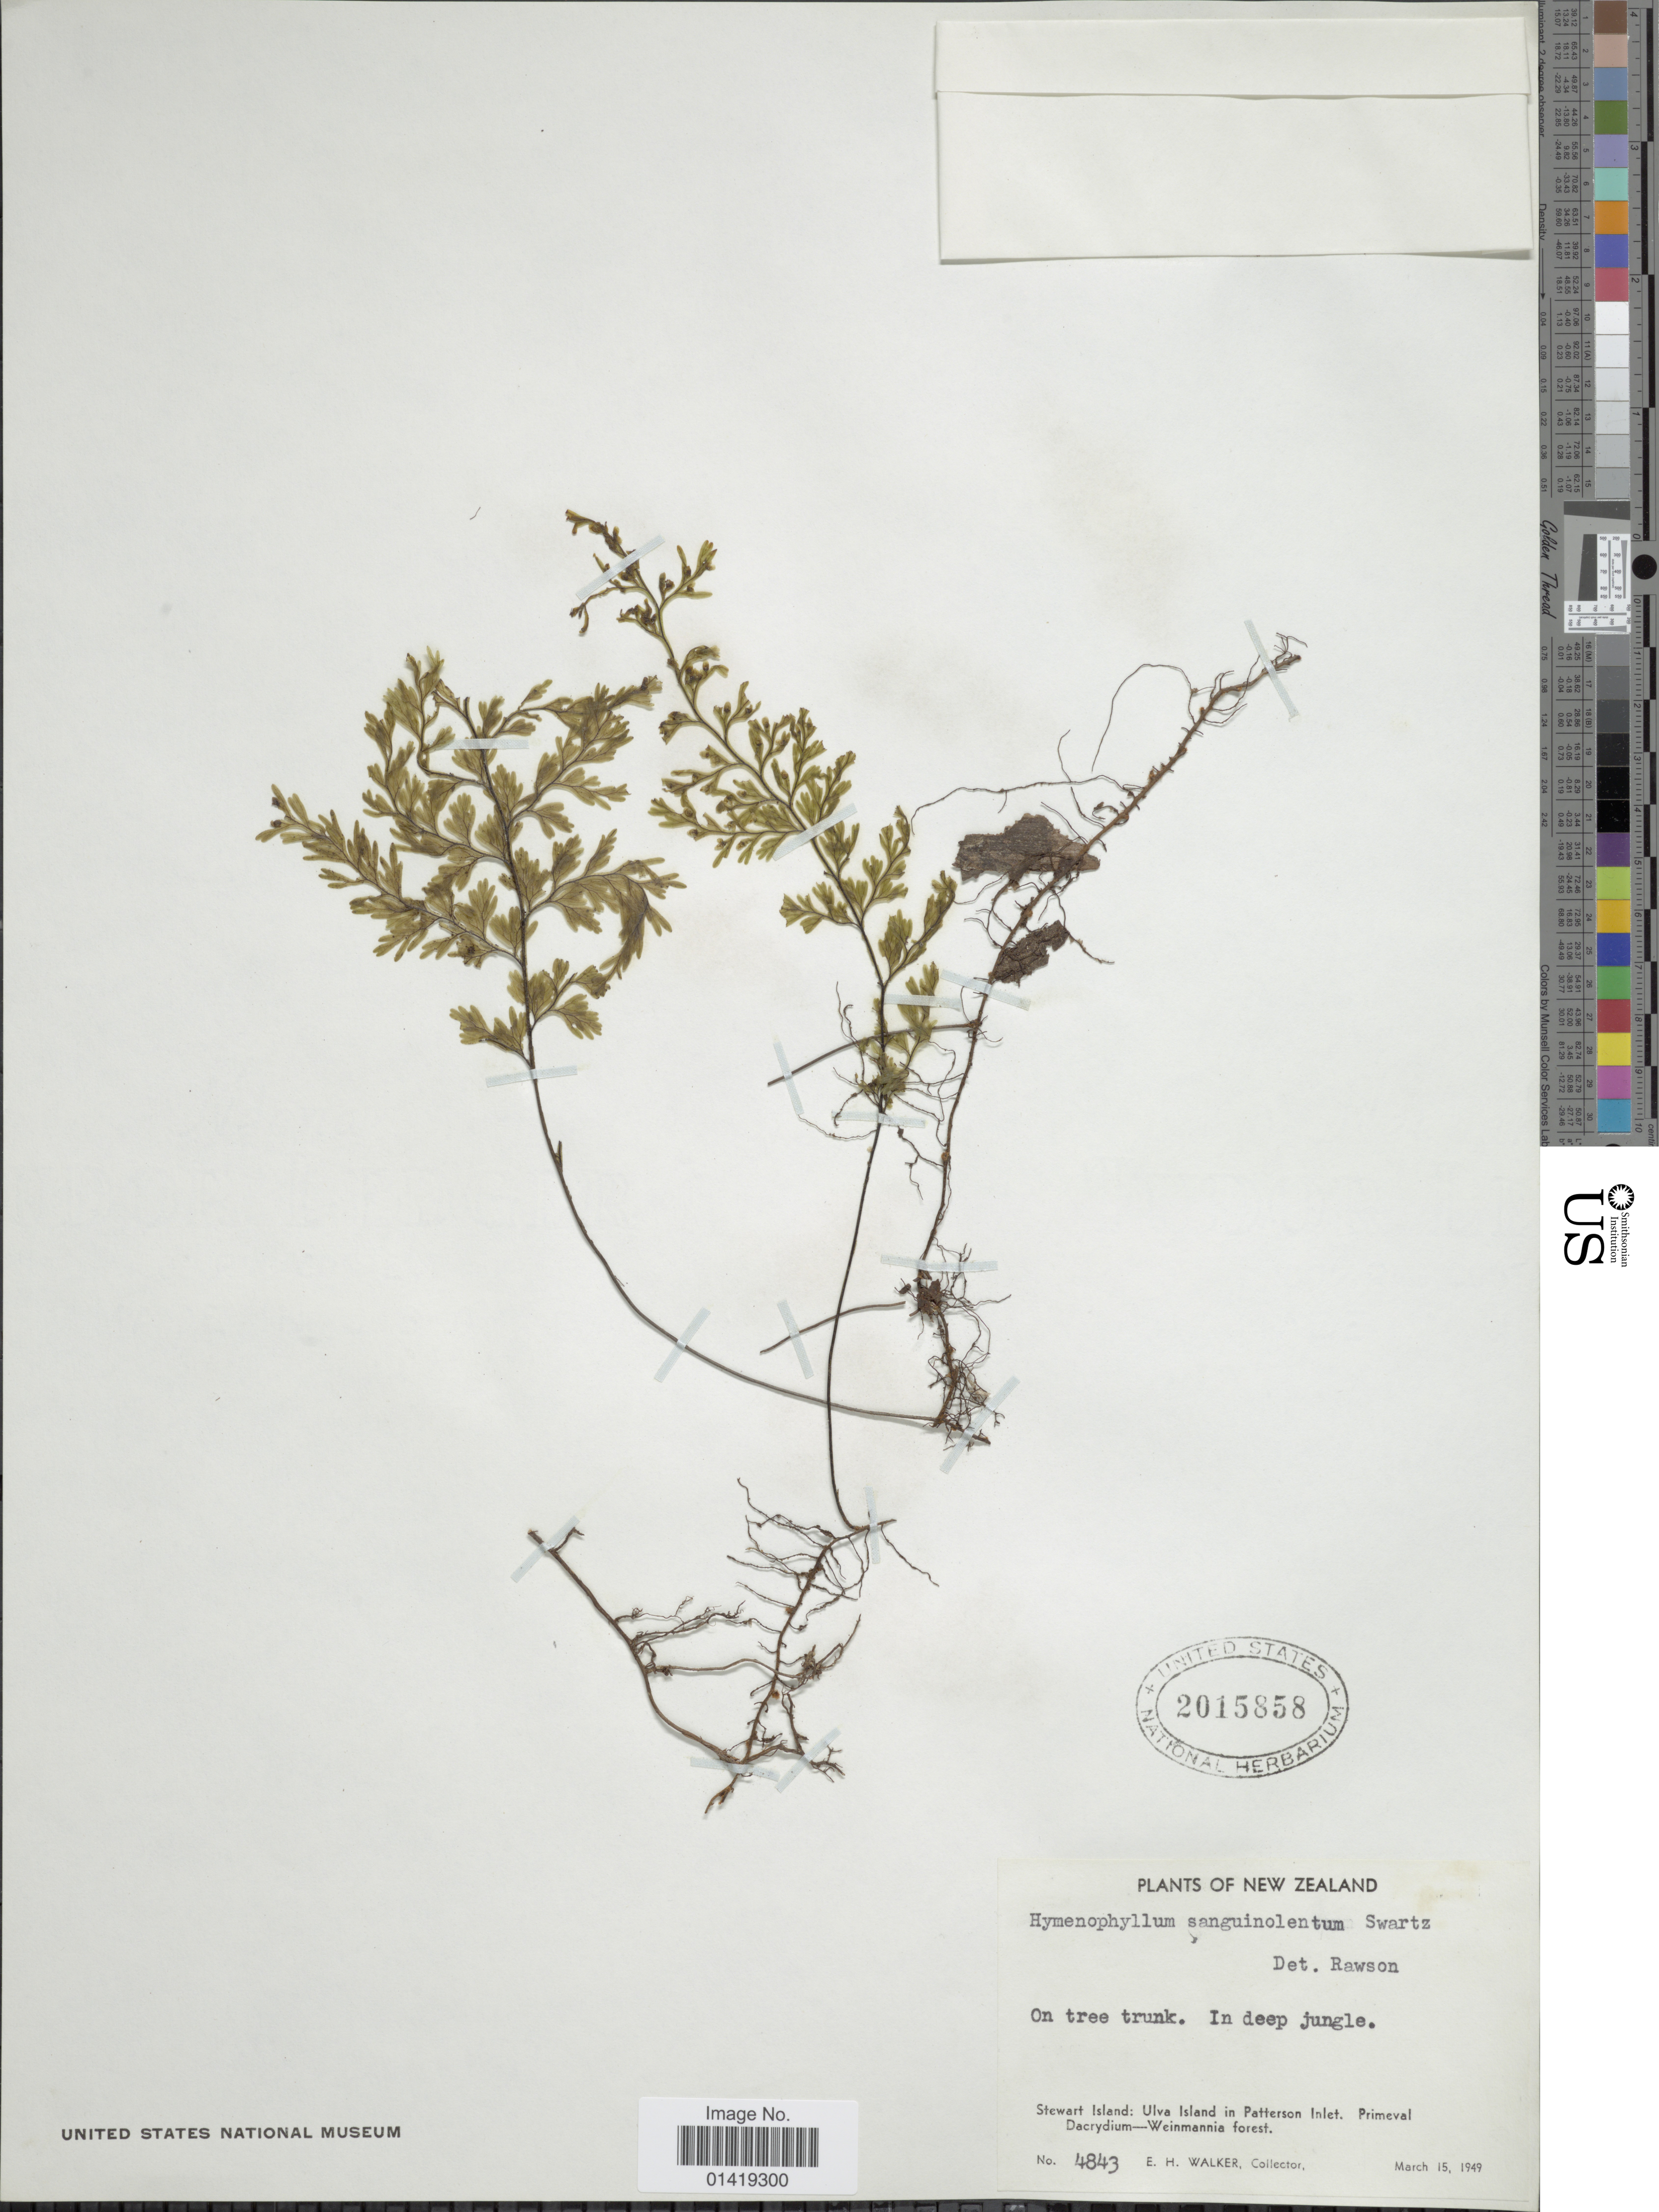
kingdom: Plantae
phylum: Tracheophyta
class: Polypodiopsida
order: Hymenophyllales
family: Hymenophyllaceae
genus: Hymenophyllum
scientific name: Hymenophyllum sanguinolentum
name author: (G. Forst.) Sw.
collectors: E. H. Walker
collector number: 4843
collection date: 1949-03-15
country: New Zealand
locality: Stewart Island: Ulva Island in patterson Inlet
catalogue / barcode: US 2015858